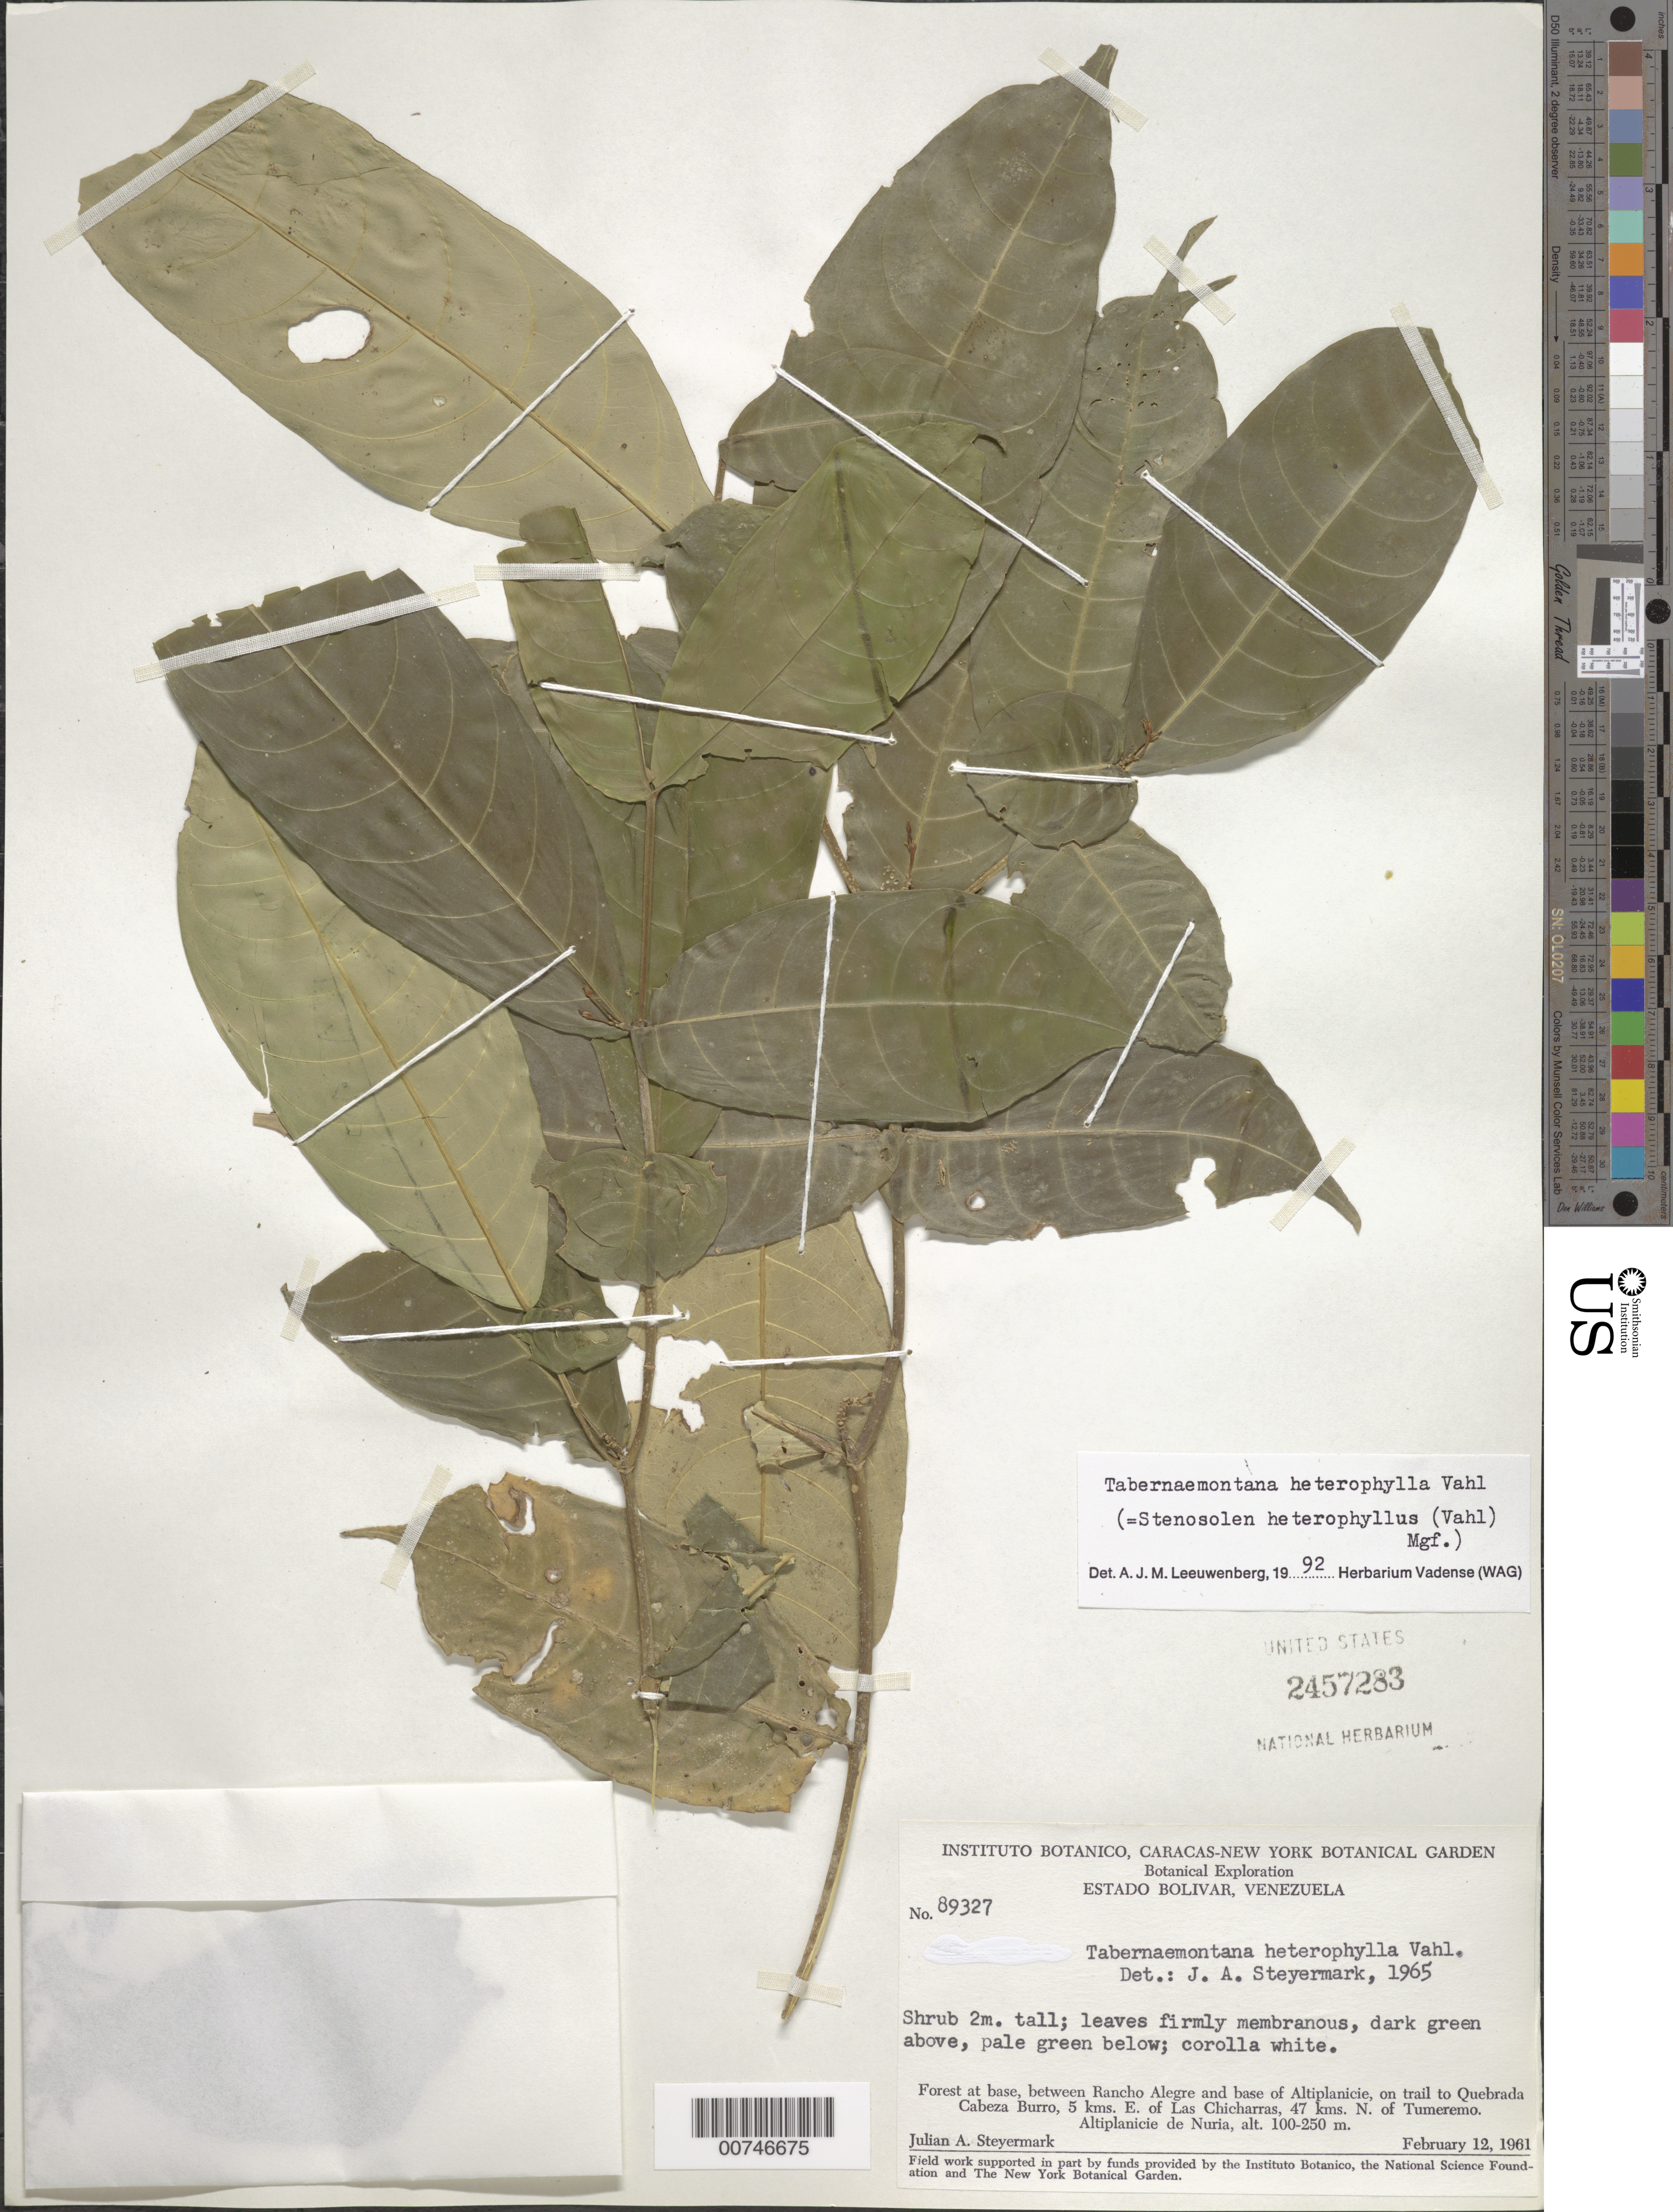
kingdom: Plantae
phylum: Tracheophyta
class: Magnoliopsida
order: Gentianales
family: Apocynaceae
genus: Tabernaemontana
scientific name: Tabernaemontana heterophylla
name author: Vahl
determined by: Leeuwenberg, A. J. M.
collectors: J. Steyermark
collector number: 89327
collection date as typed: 12-Feb-61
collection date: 1961-02-12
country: Venezuela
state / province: Bolívar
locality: Altiplanicie de Nuria, betw. Rancho Alegre and base of Altiplanicie, on trail to Quebrada Cabeza Burro, 5 km E of Las Chicharras, 47 km N of Tumeremo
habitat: Forest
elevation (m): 100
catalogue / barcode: US 2457283